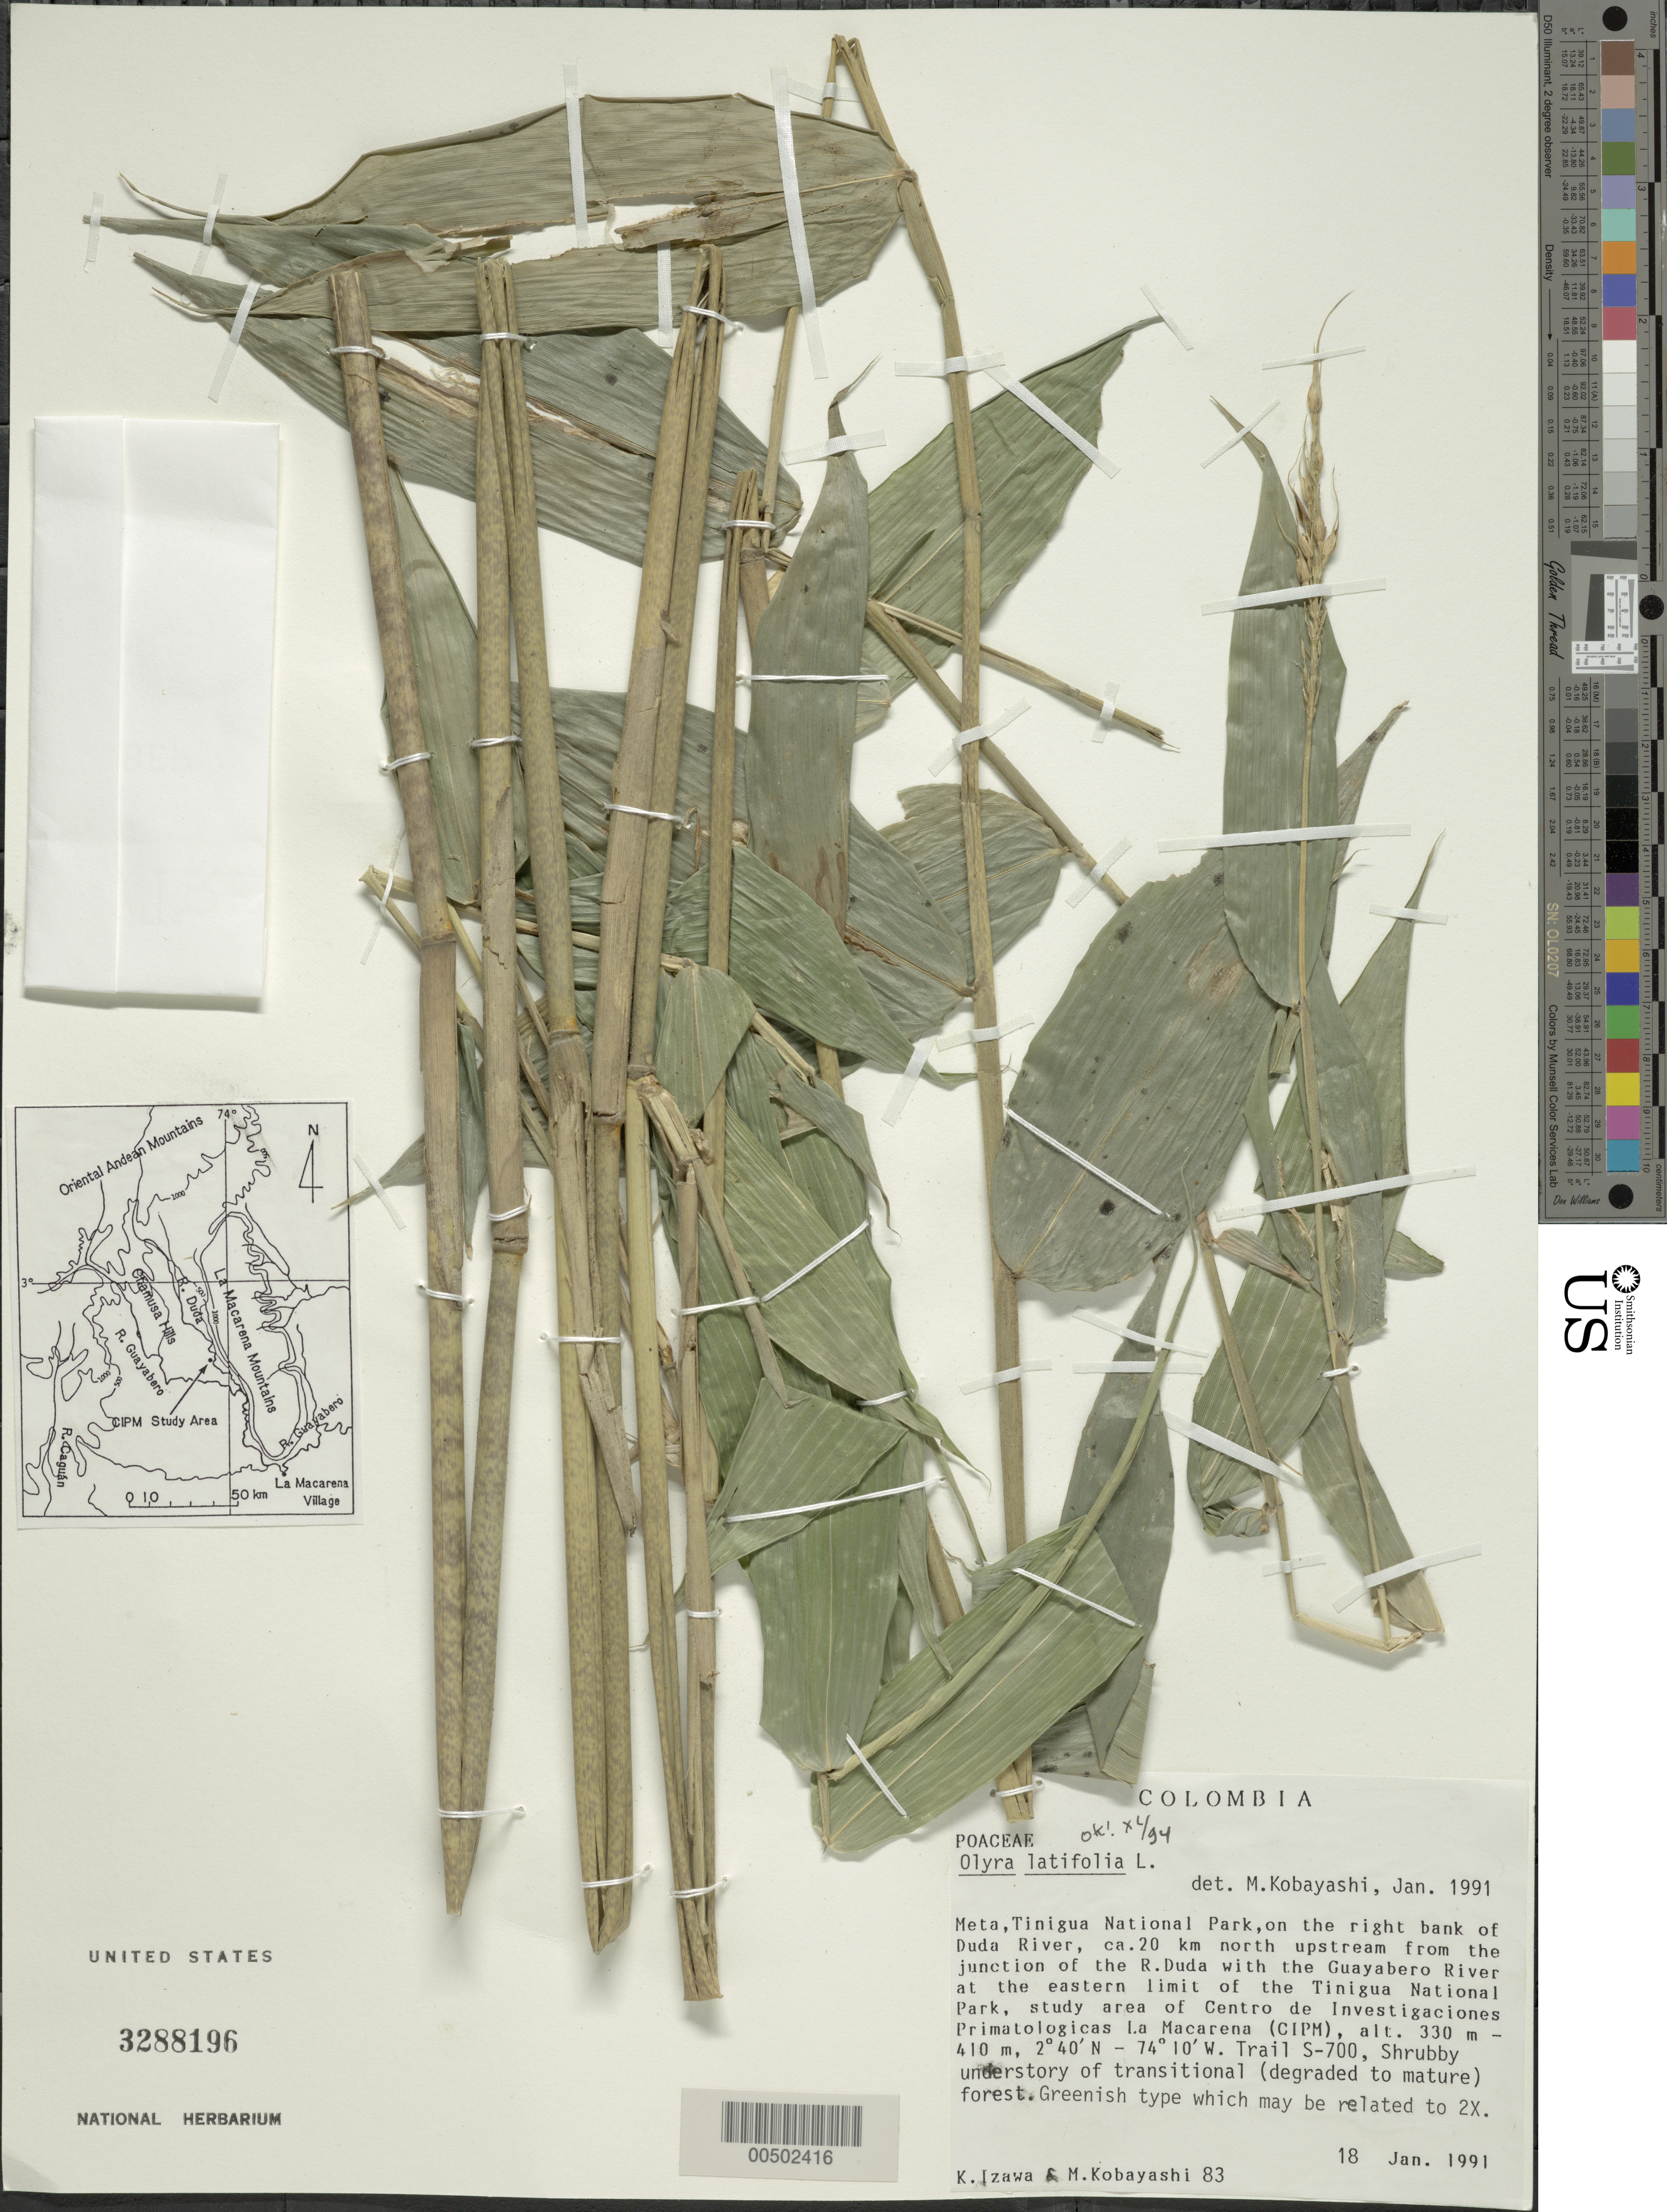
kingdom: Plantae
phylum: Tracheophyta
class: Liliopsida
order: Poales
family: Poaceae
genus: Olyra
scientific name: Olyra latifolia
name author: L.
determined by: Kobayashi, M.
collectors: K. Izawa & M. Kobayashi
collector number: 83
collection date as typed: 18 Jan 1991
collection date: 1991-01-18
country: Colombia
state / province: Meta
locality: Tinigua National Park, bank of Duda River, ca 20 km N of the junct. of Duda River and the Guyabero River, Trail s-700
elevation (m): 330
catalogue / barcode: US 3288196